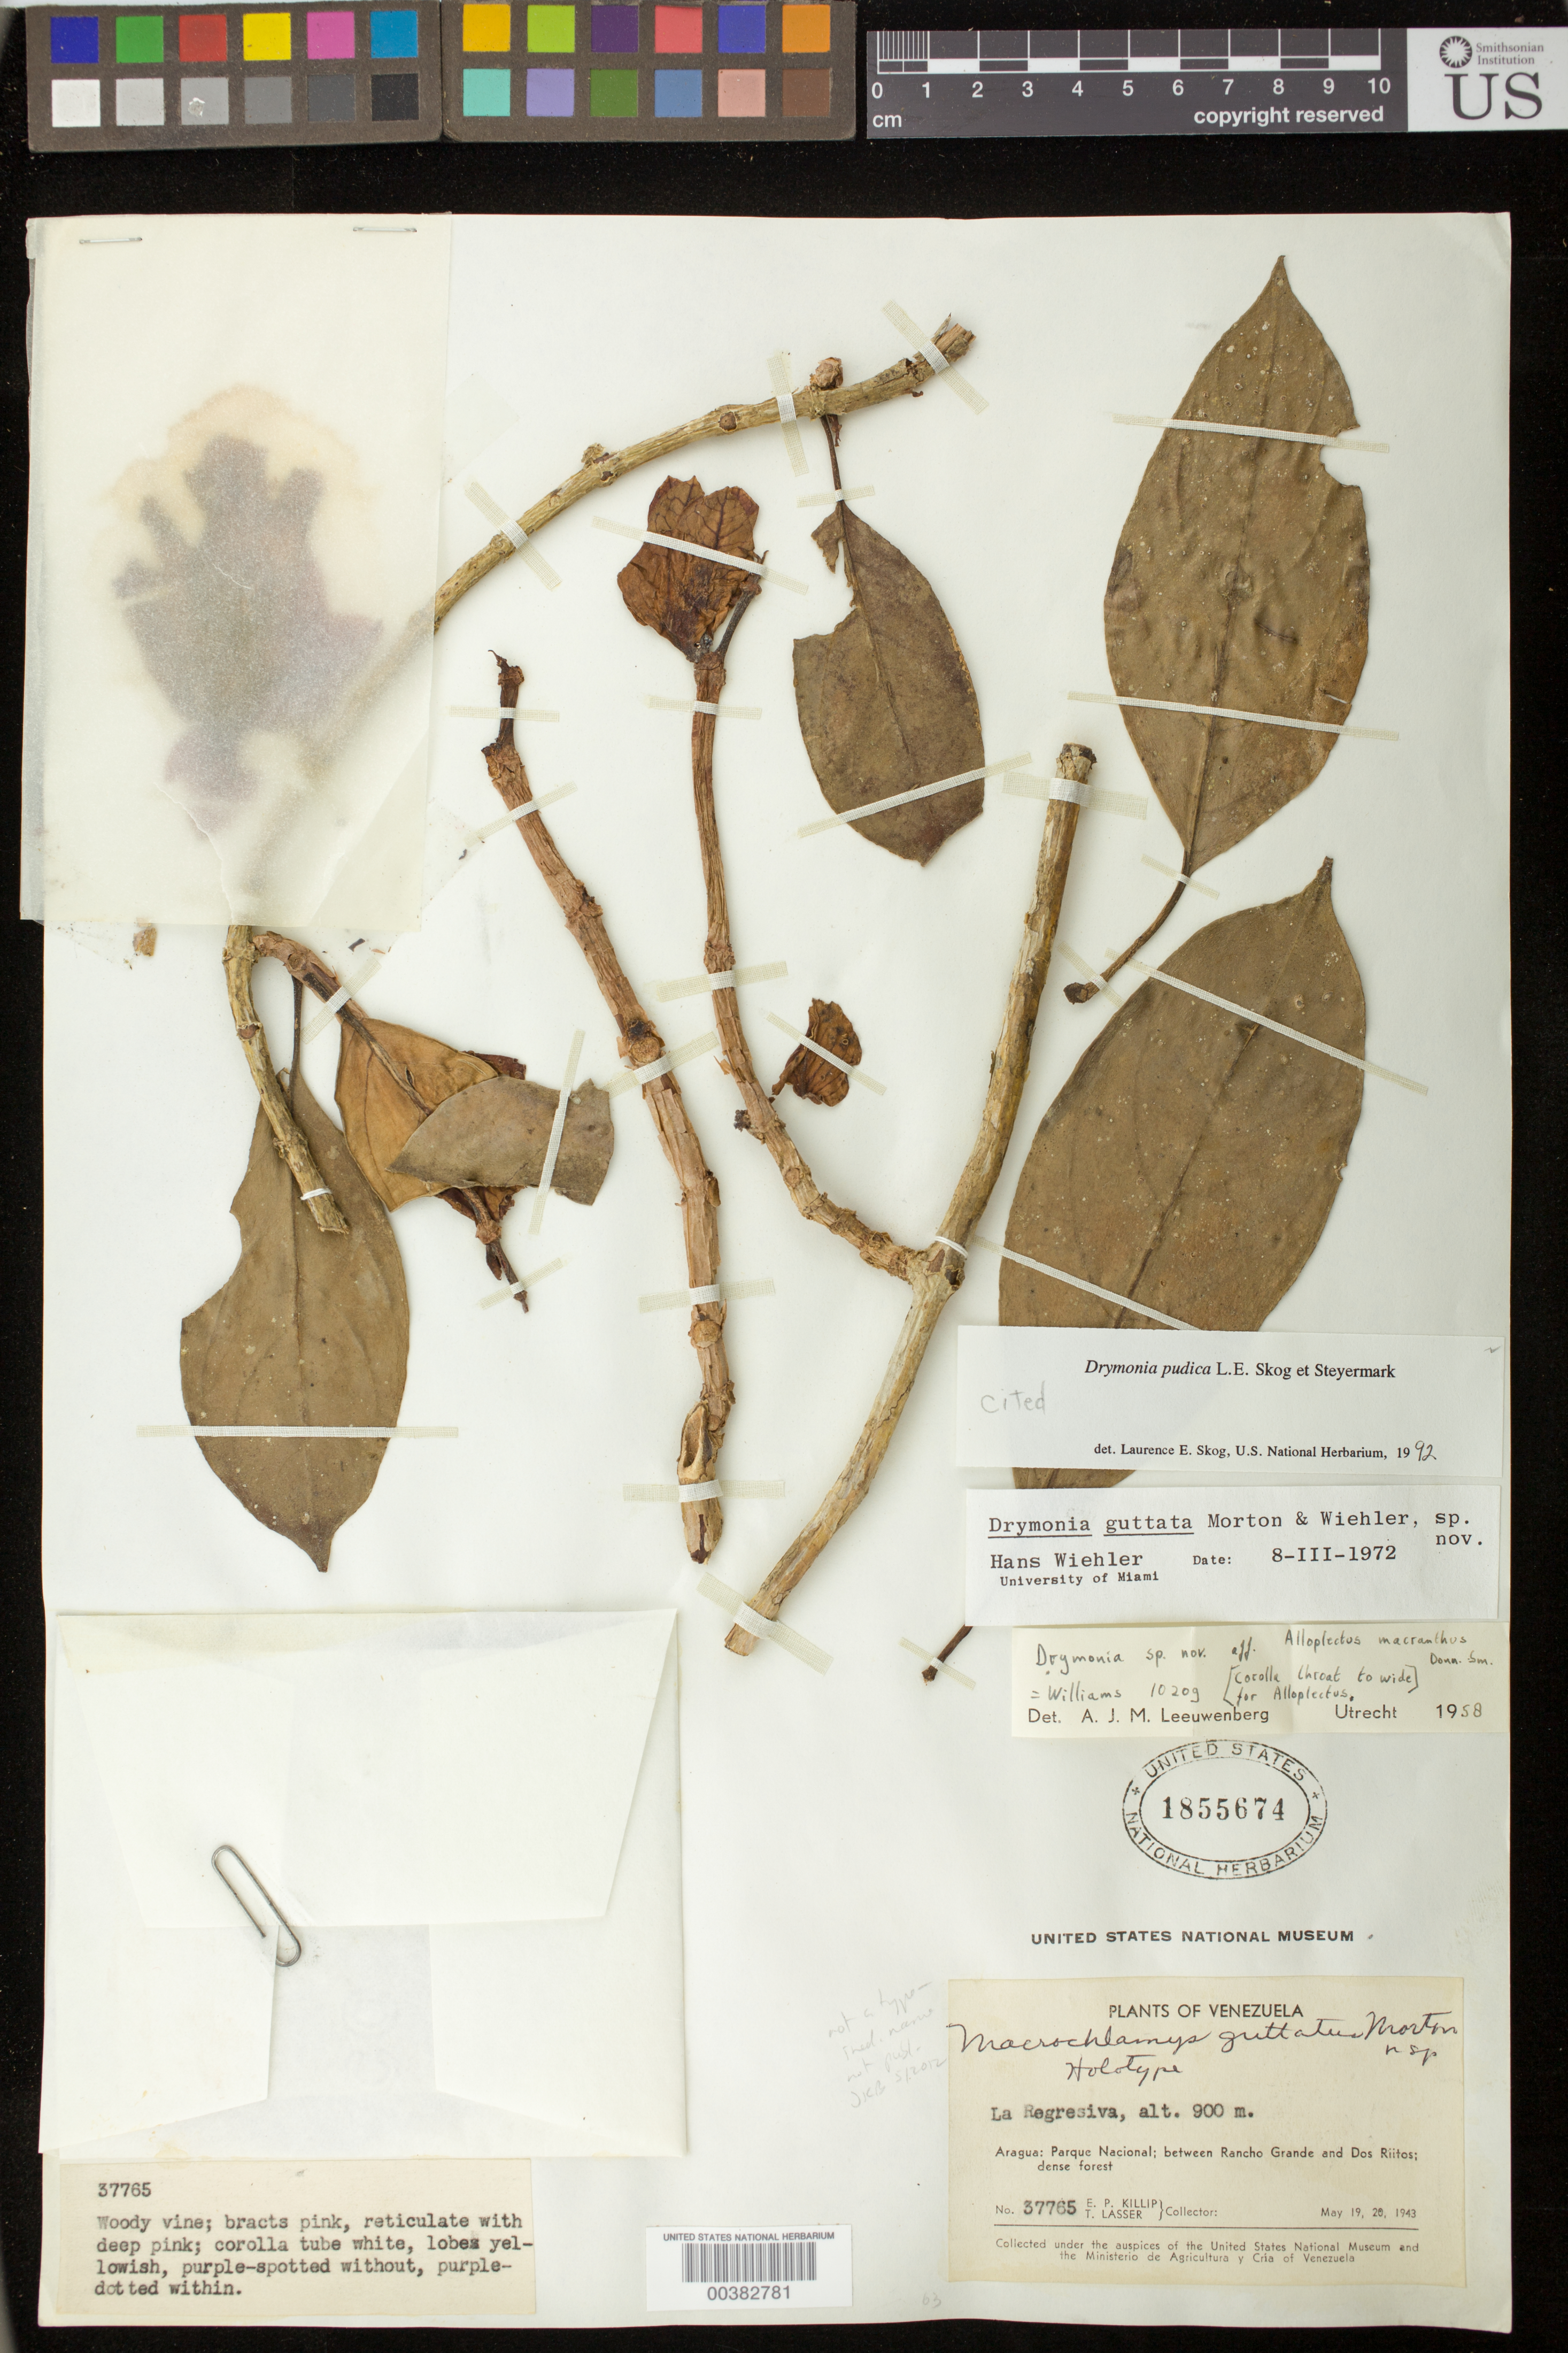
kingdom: Plantae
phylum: Tracheophyta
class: Magnoliopsida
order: Lamiales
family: Gesneriaceae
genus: Drymonia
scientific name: Drymonia pudica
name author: L.E. Skog & Steyerm.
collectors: E. P. Killip & T. Lasser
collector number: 37765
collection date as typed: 19-20 May 1943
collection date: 1943-05-19/1943-05-20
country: Venezuela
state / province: Aragua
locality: Parque Nacional; between Rancho Grande and Dos Riitos; La Regresiva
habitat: Dense forest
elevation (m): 900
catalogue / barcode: US 1855674